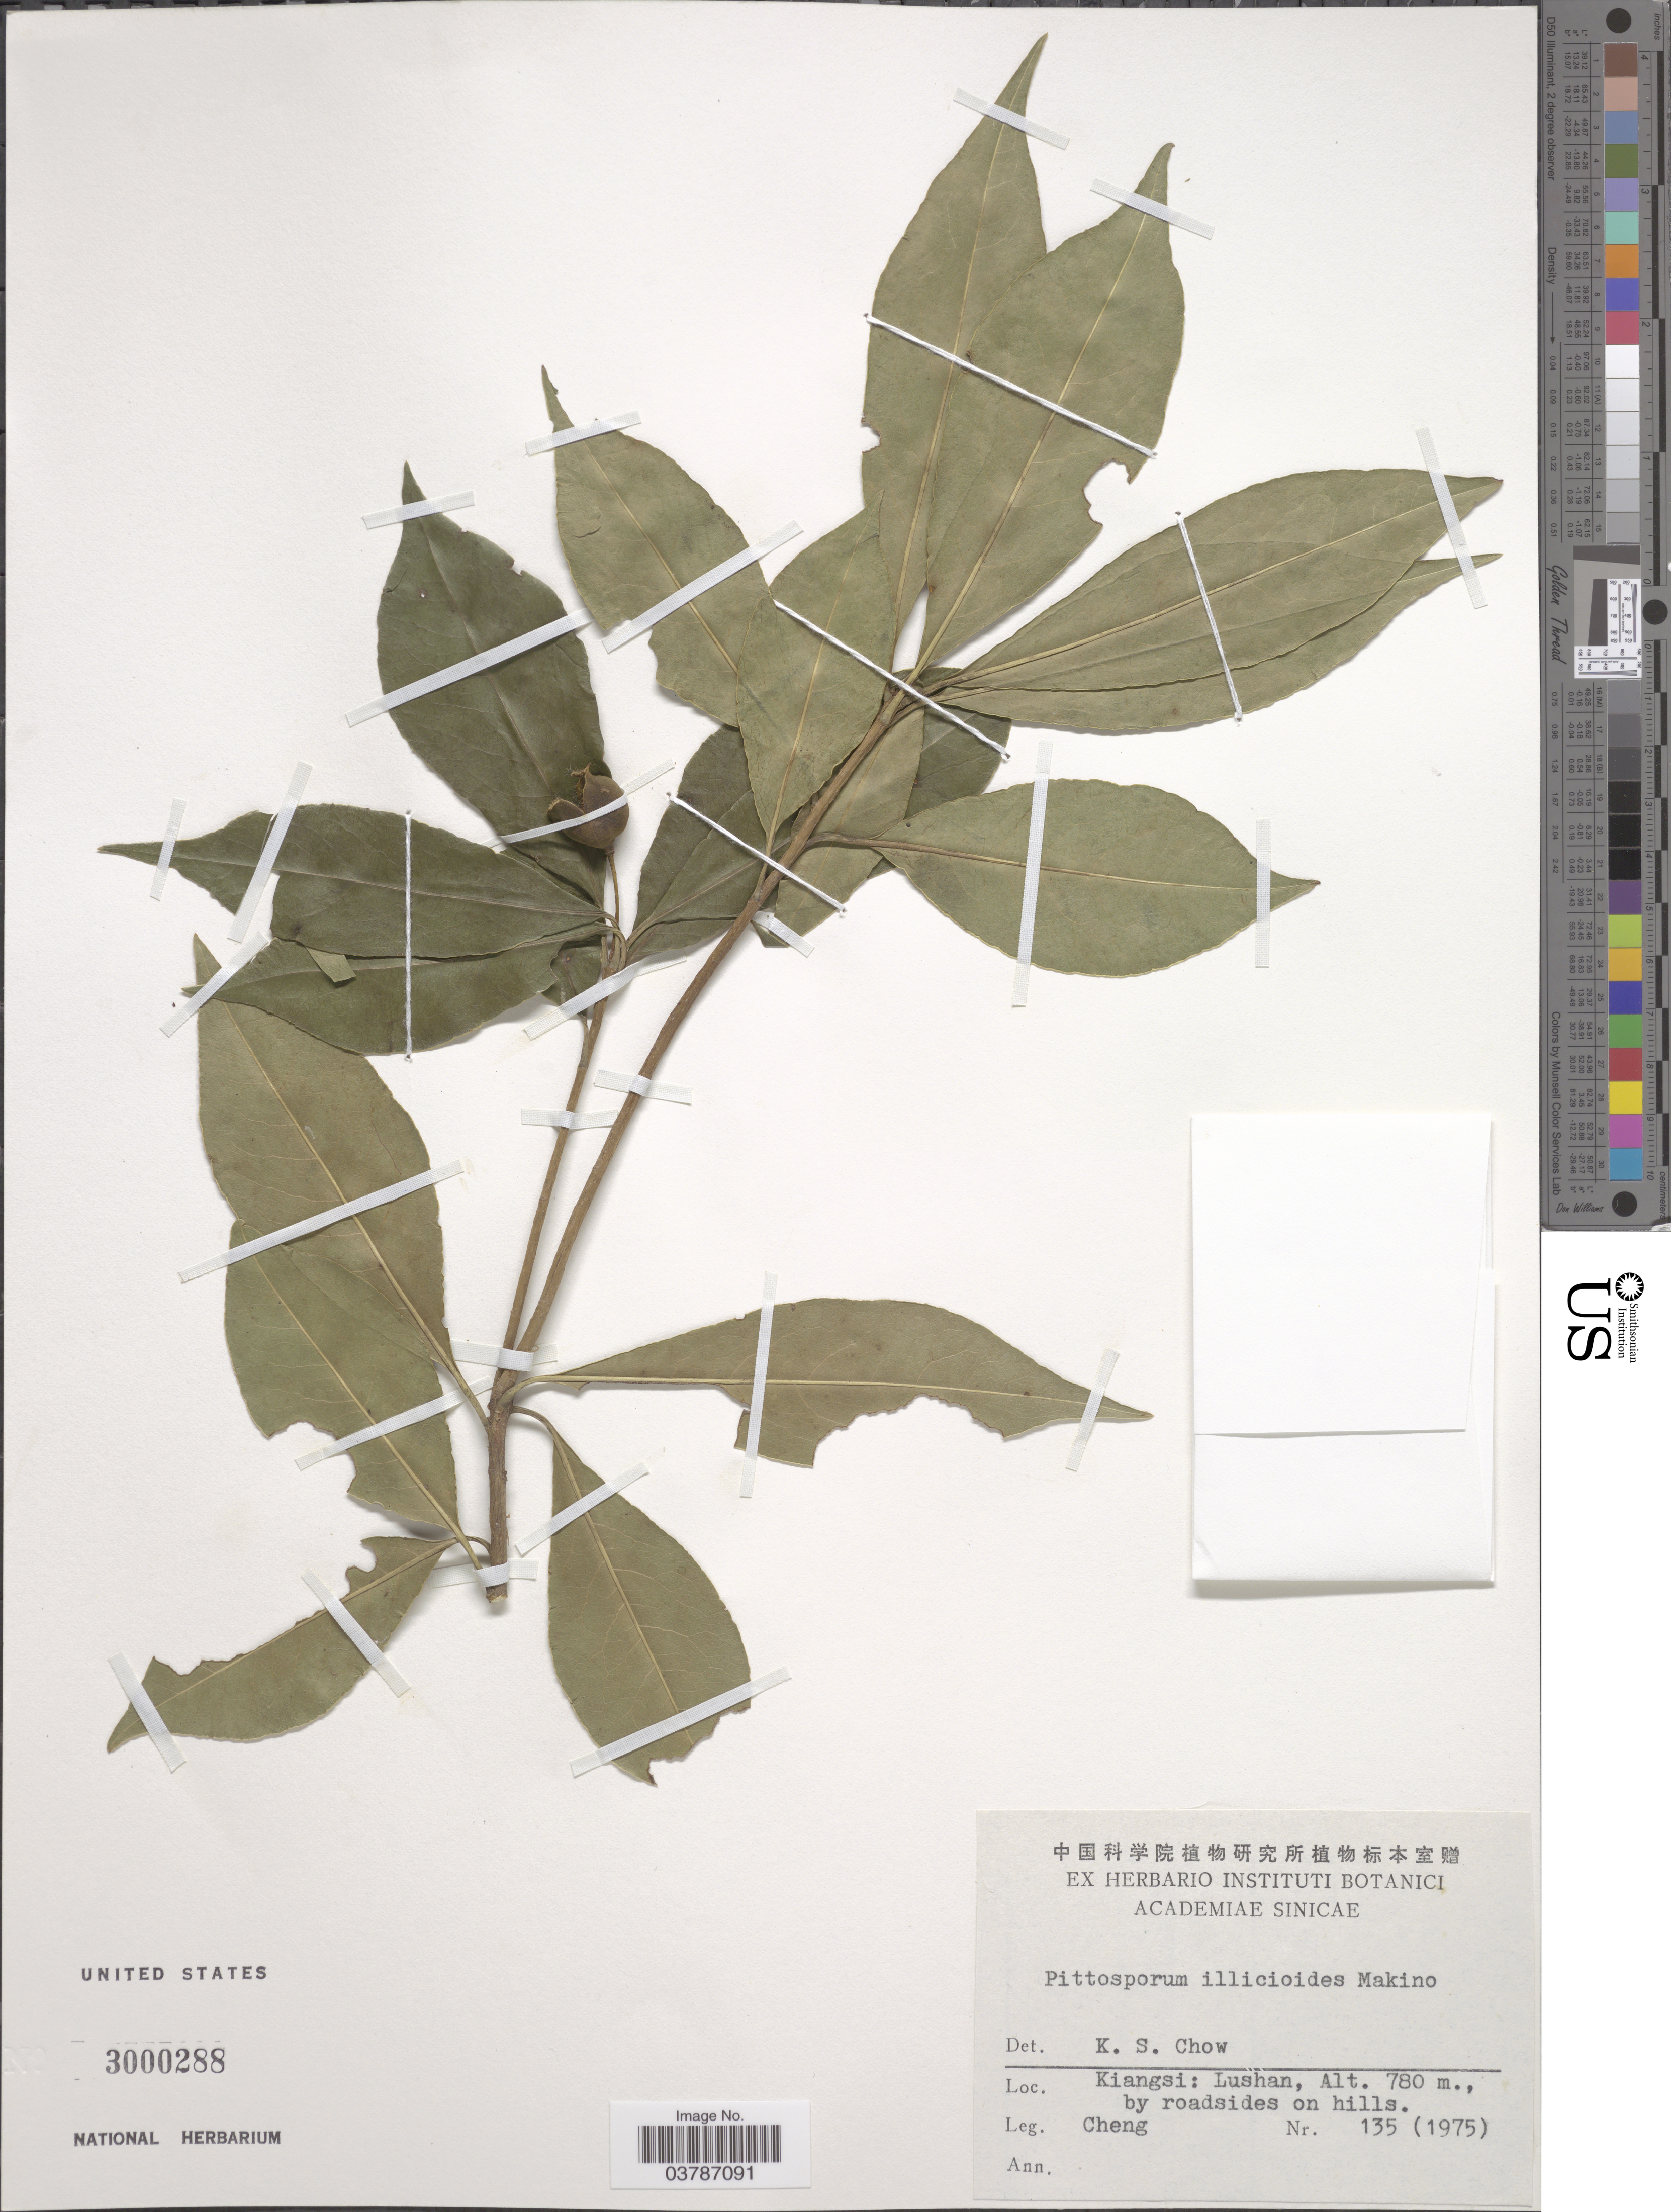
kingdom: Plantae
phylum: Tracheophyta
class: Magnoliopsida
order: Apiales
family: Pittosporaceae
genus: Pittosporum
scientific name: Pittosporum illicioides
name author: Makino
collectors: -. Cheng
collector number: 135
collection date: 1975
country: China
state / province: Jiangxi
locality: Lushan, by roadsides on hills.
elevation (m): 780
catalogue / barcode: US 3000288